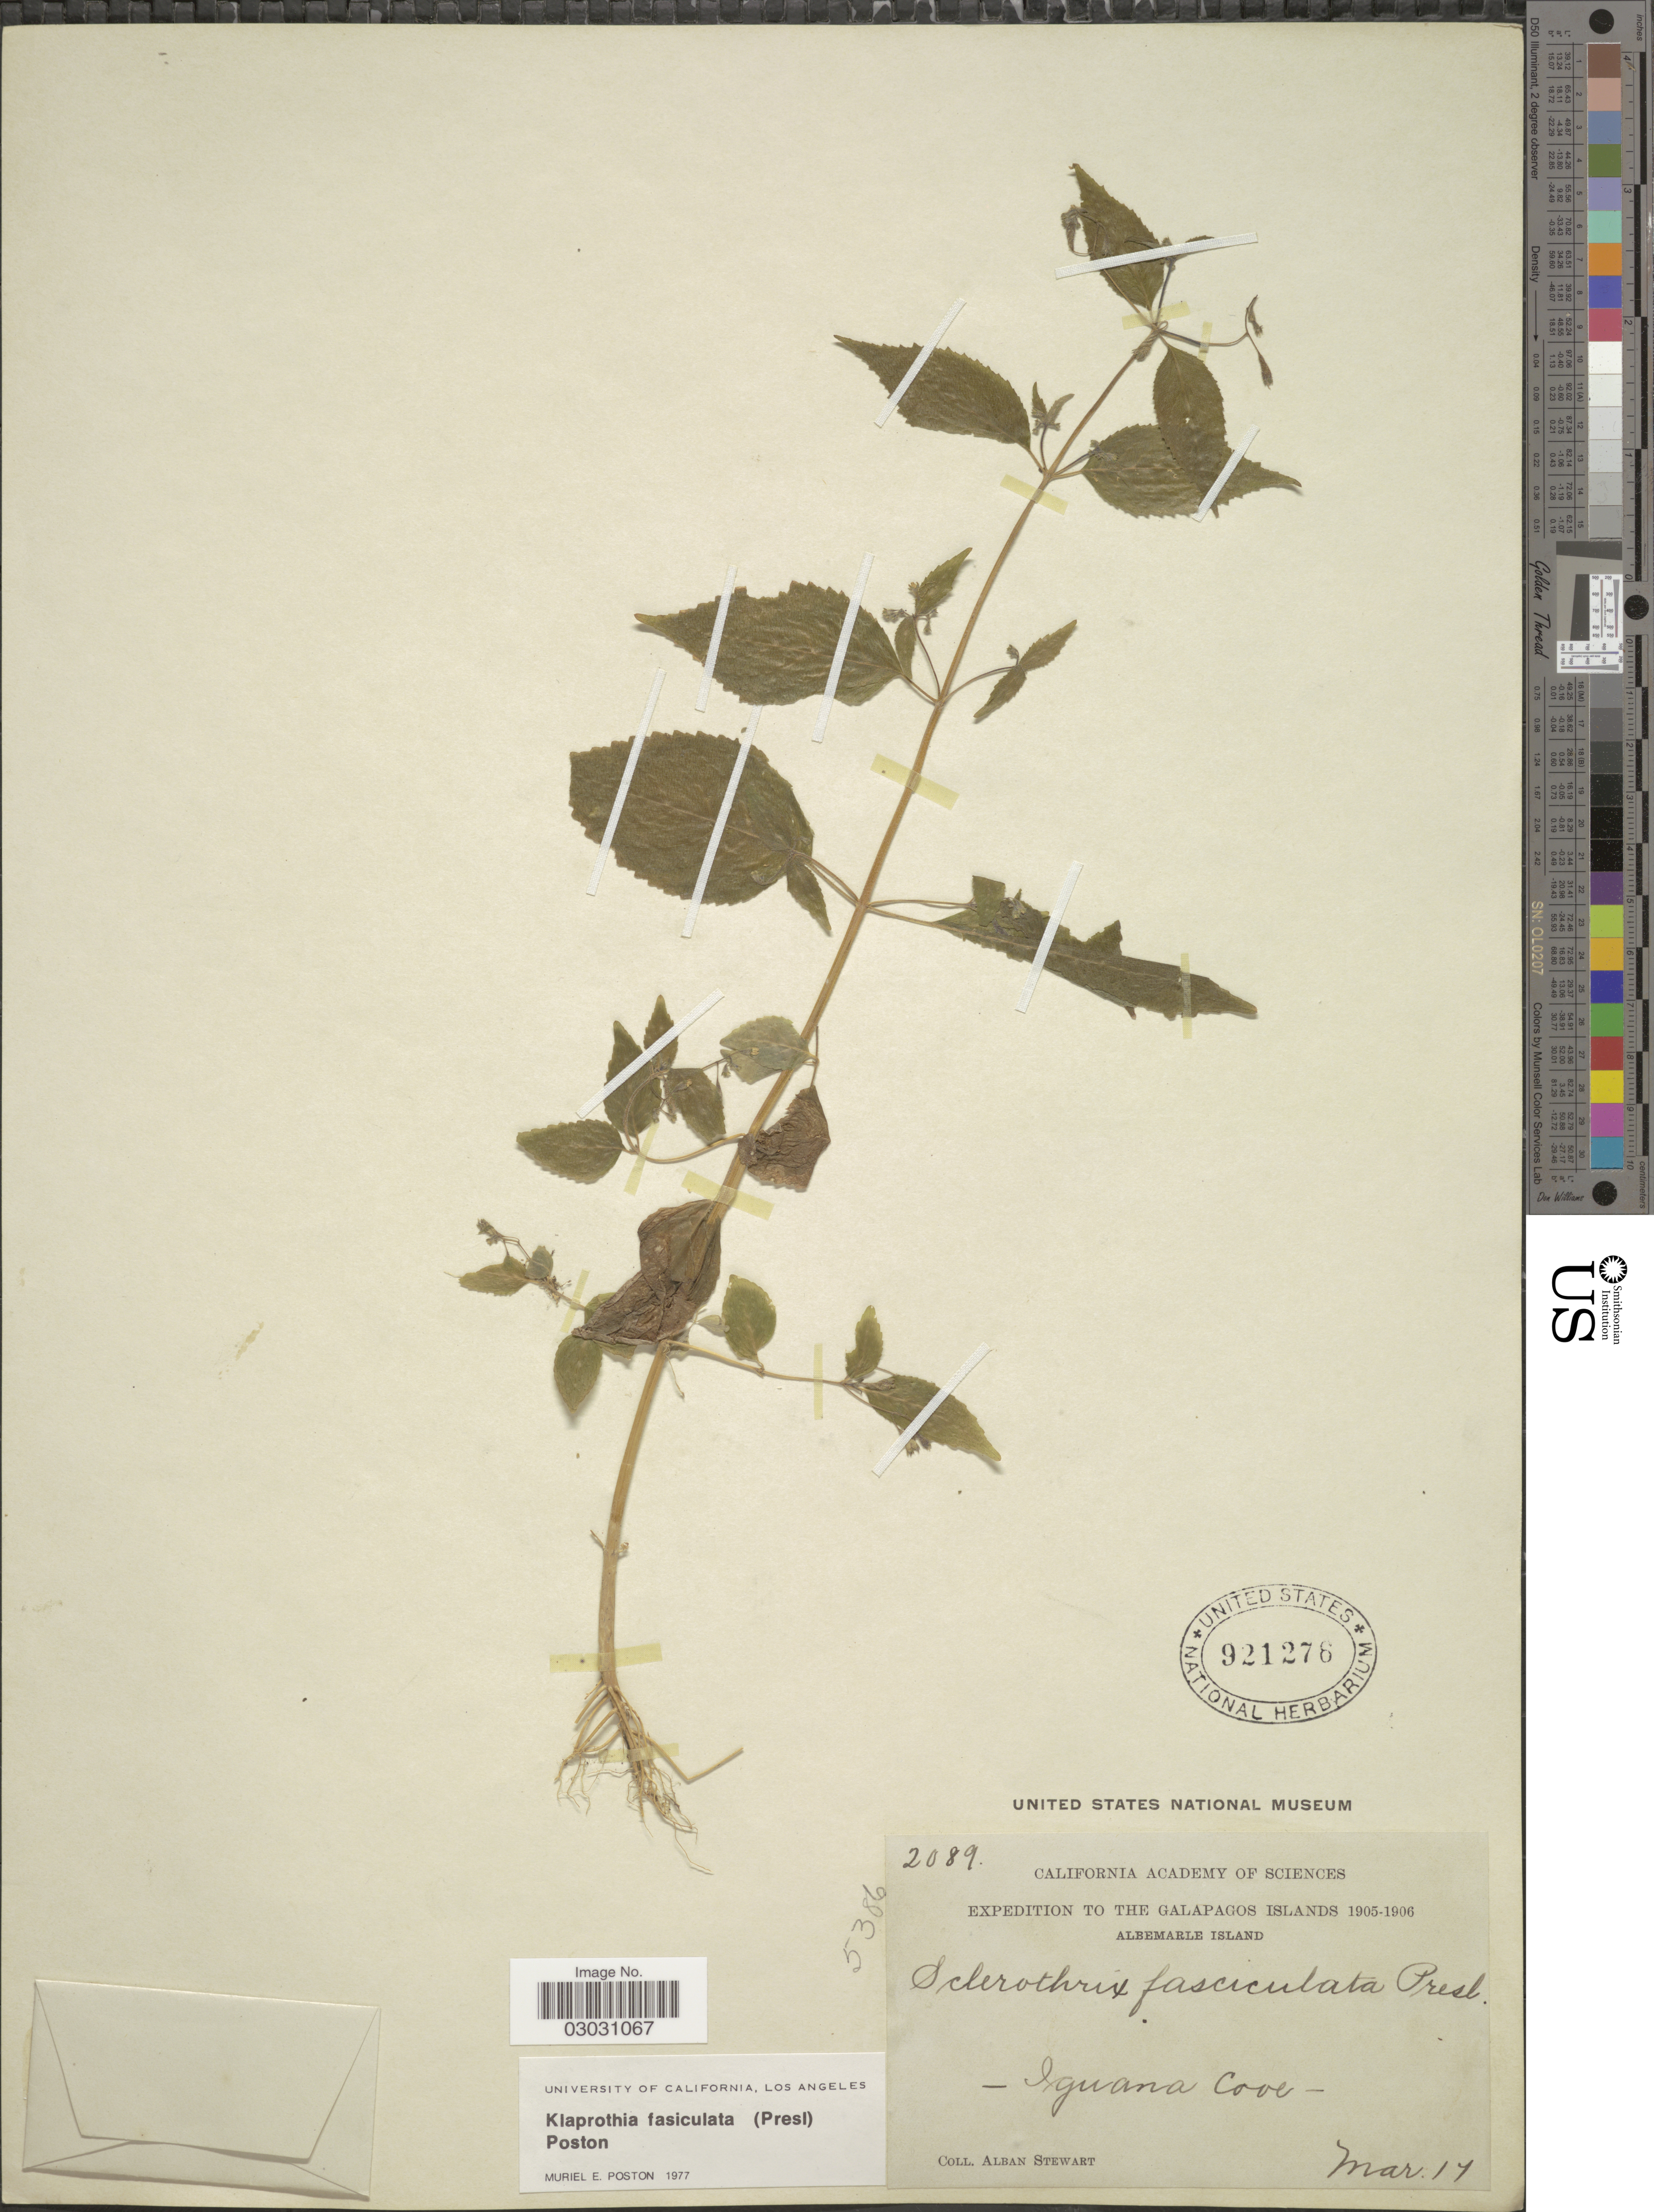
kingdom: Plantae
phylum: Tracheophyta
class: Magnoliopsida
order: Cornales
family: Loasaceae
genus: Klaprothia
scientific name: Klaprothia fasciculata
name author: (C. Presl) Poston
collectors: A. Stewart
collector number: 2089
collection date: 1905-03-17/1906-03-17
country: Ecuador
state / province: Colón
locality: The Galapagos Islands, Albemarle Island, Iguana Cove.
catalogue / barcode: US 921278